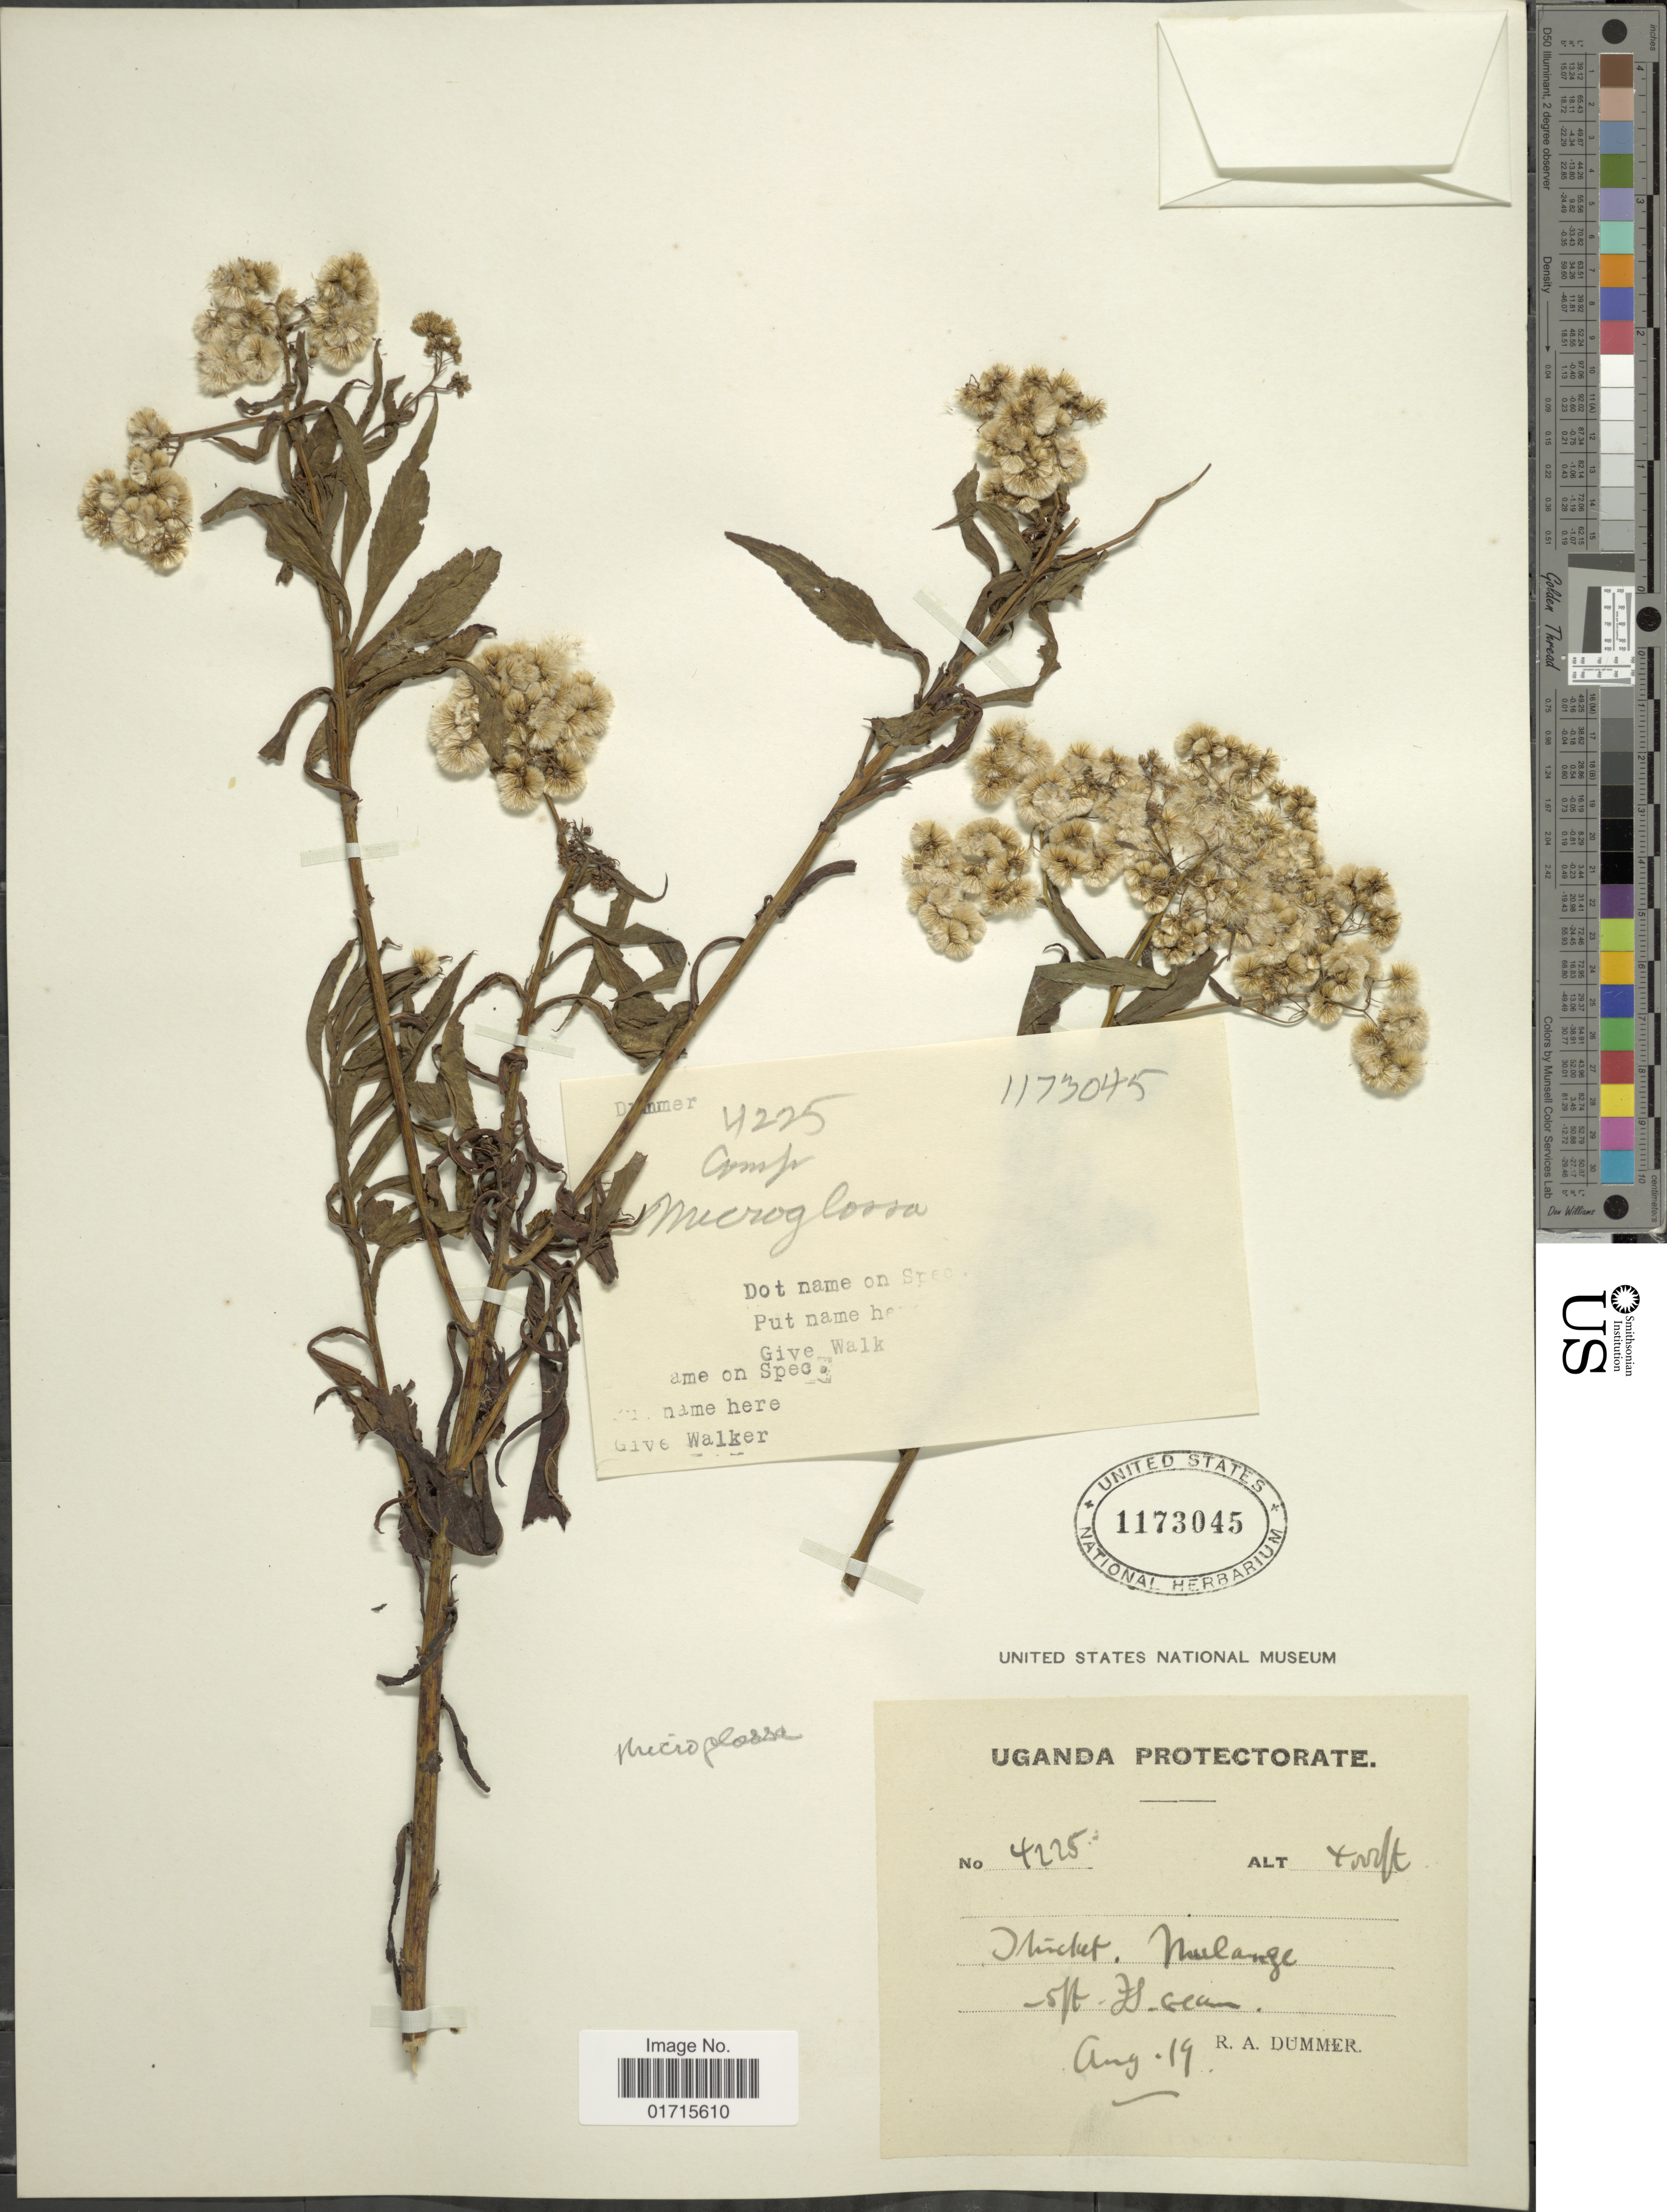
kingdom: Plantae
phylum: Tracheophyta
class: Magnoliopsida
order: Asterales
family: Asteraceae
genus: Microglossa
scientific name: Microglossa sp.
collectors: R. A. Dümmer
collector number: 4225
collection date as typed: Transcribed d/m/y: /8/19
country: Uganda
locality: Uganda. Milange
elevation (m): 1219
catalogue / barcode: US 1173045